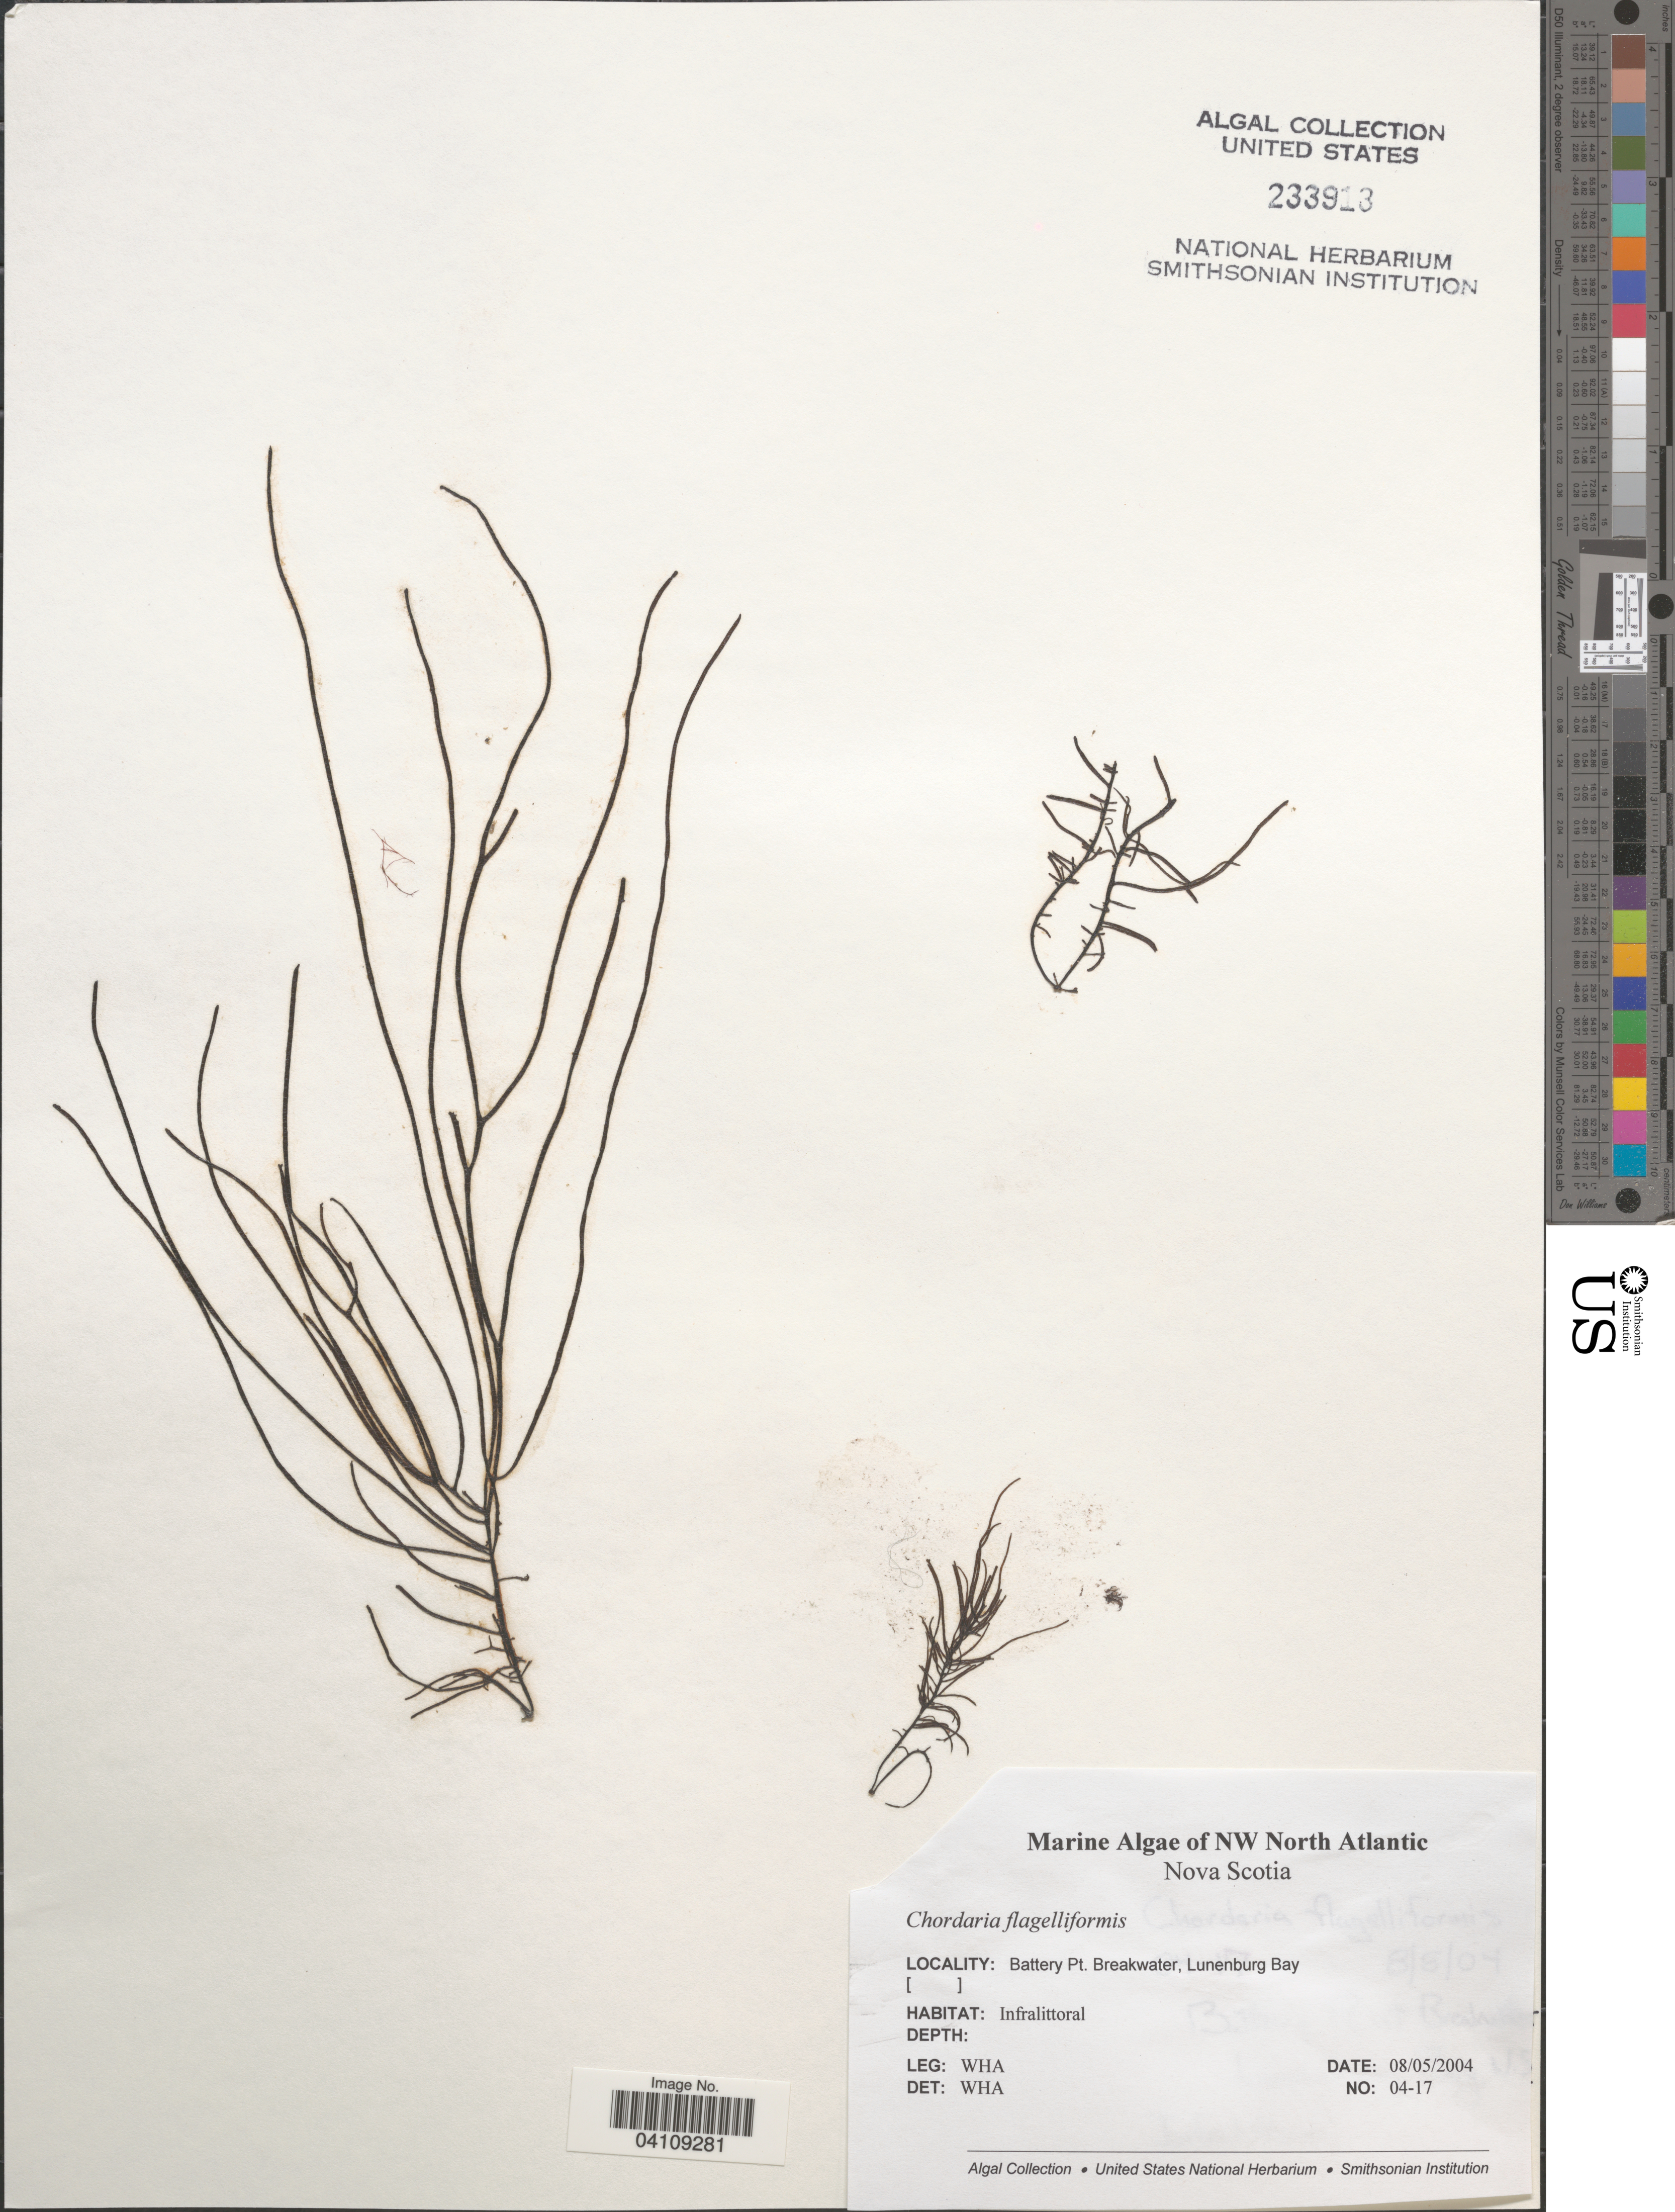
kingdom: Chromista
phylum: Ochrophyta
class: Phaeophyceae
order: Ectocarpales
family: Chordariaceae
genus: Chordaria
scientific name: Chordaria flagelliformis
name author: (Hudson) Grev.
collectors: W. H. Adey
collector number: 04-17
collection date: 2004-08-05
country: Canada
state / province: Nova Scotia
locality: NW North Atlantic. Battery Pt. Breakwater, Lunenburg Bay.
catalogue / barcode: US 233913